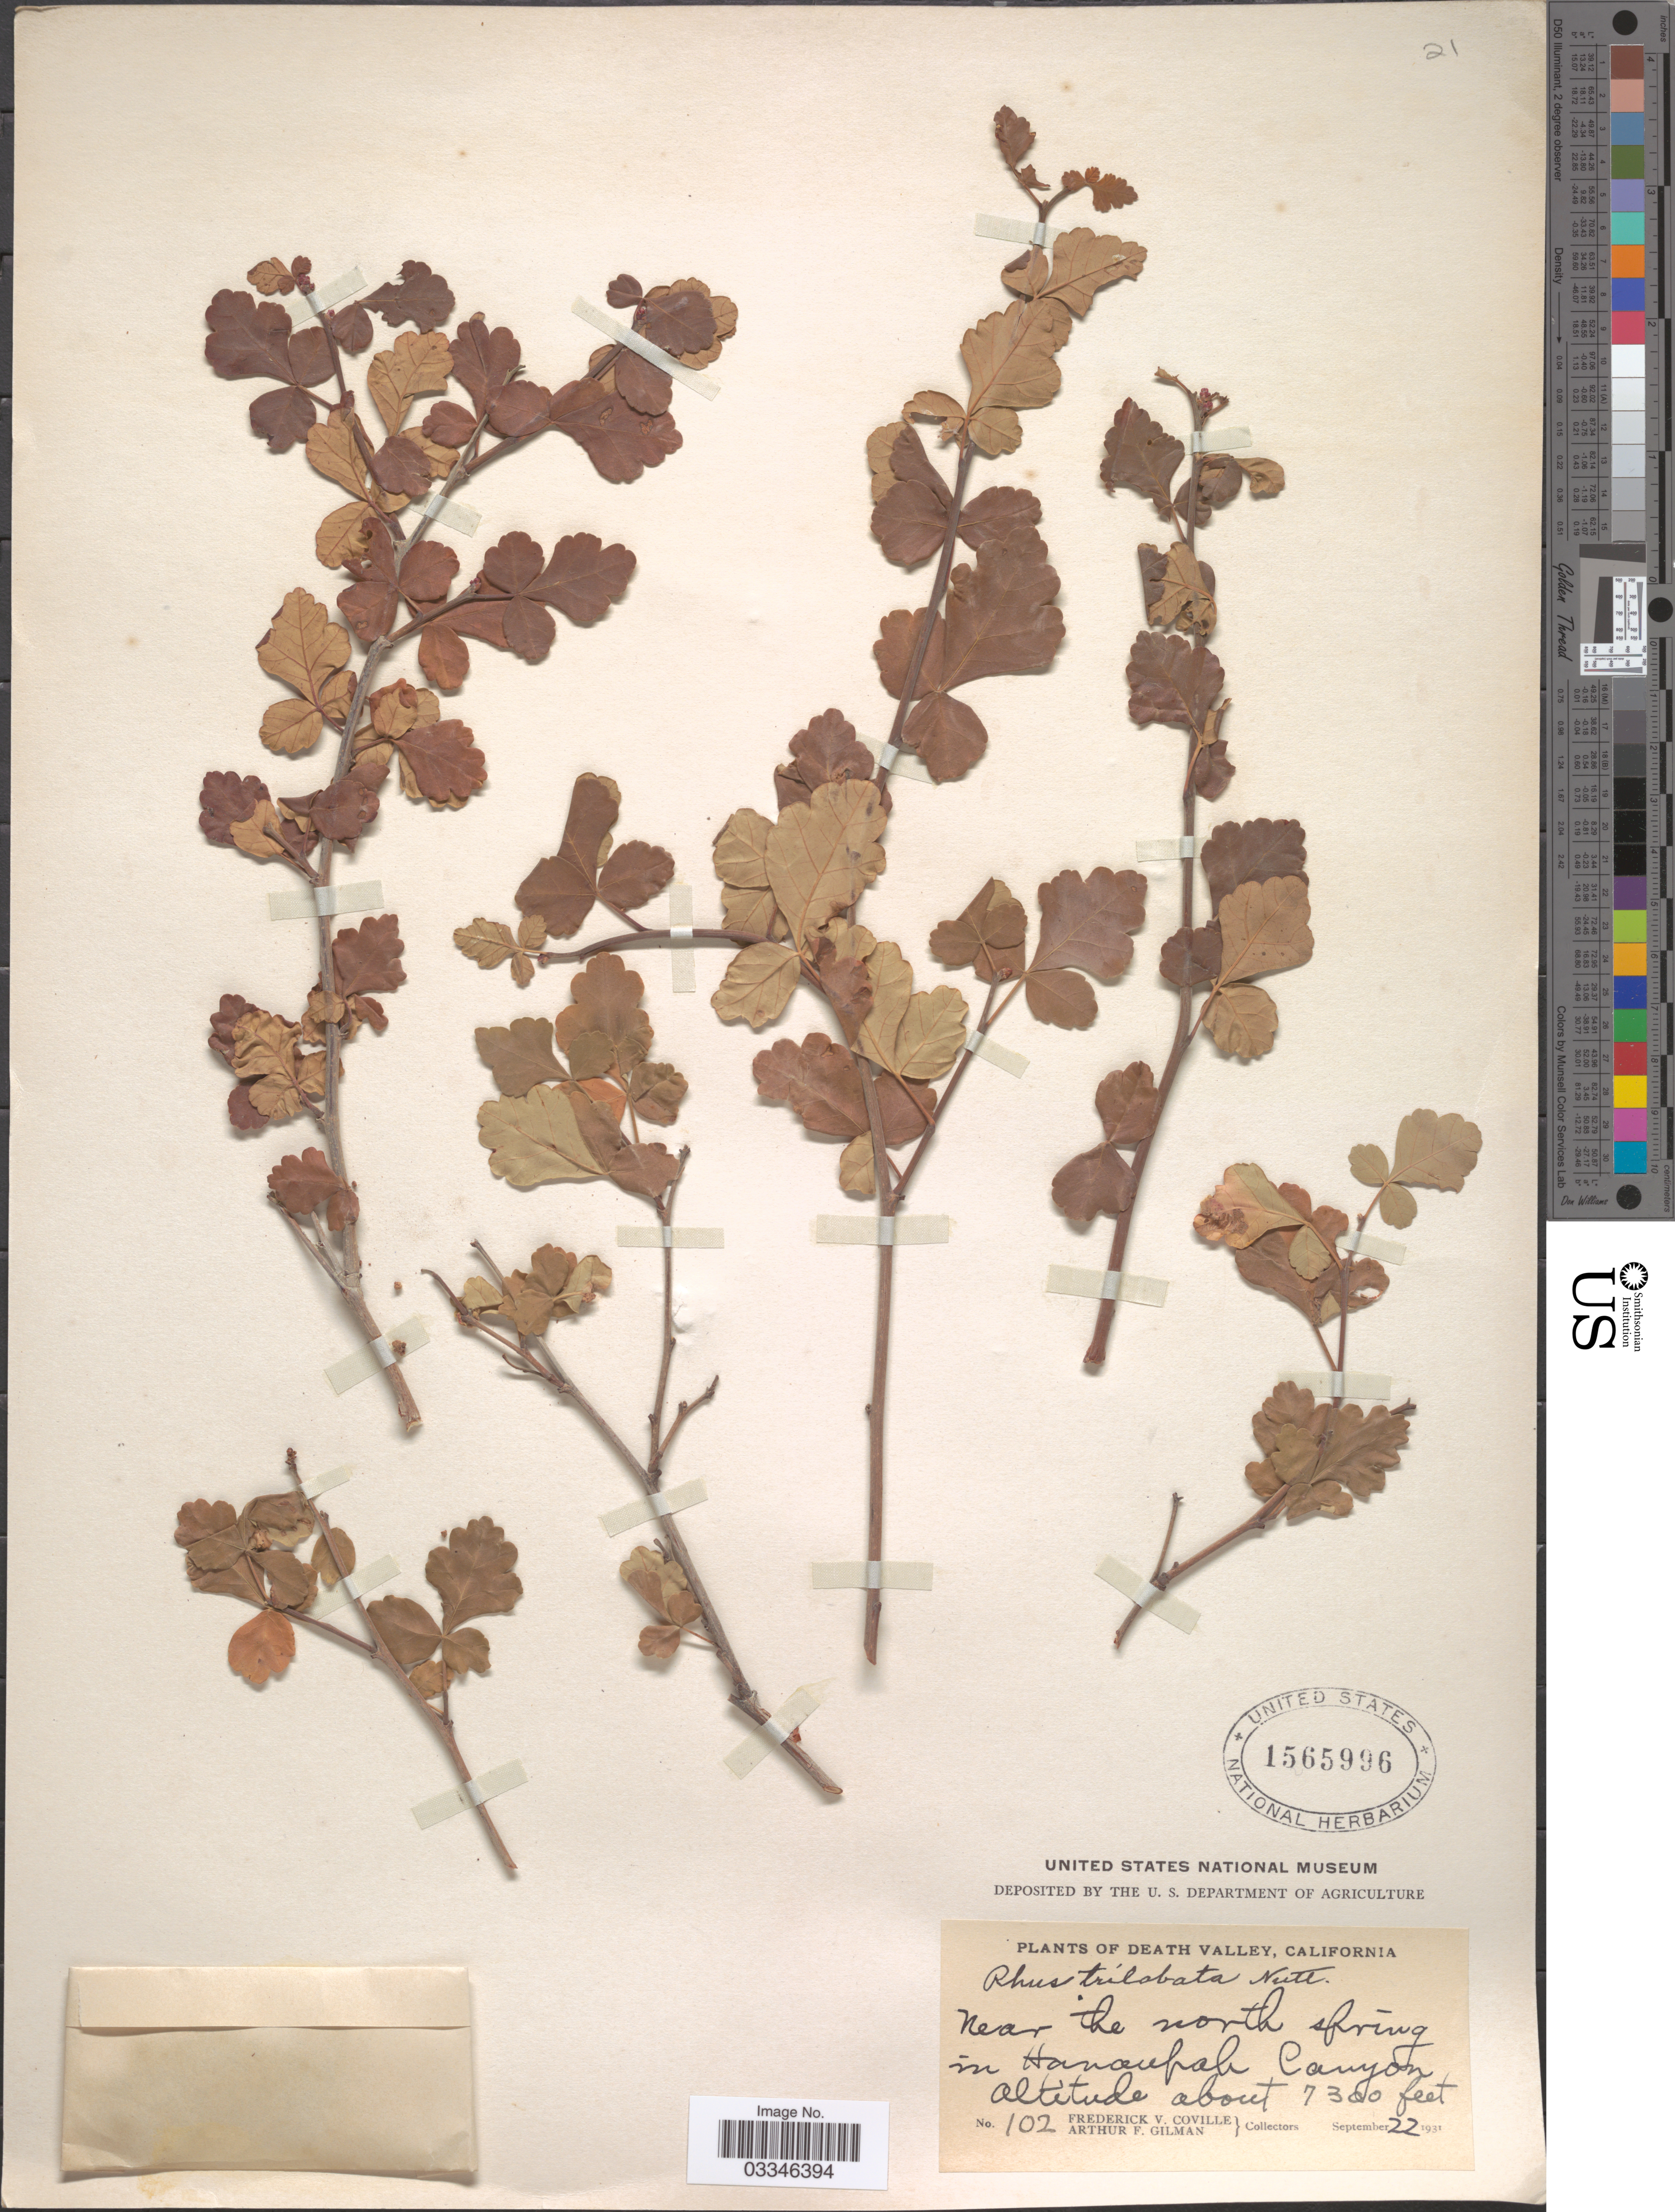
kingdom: Plantae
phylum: Tracheophyta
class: Magnoliopsida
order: Sapindales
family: Anacardiaceae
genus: Rhus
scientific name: Rhus trilobata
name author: Nutt.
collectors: F. V. Coville & A. Gilman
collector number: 102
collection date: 1931-09-22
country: United States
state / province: California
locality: Death Valley. Near the north spring in Hanaupah Canyon.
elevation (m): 2225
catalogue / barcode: US 1565996